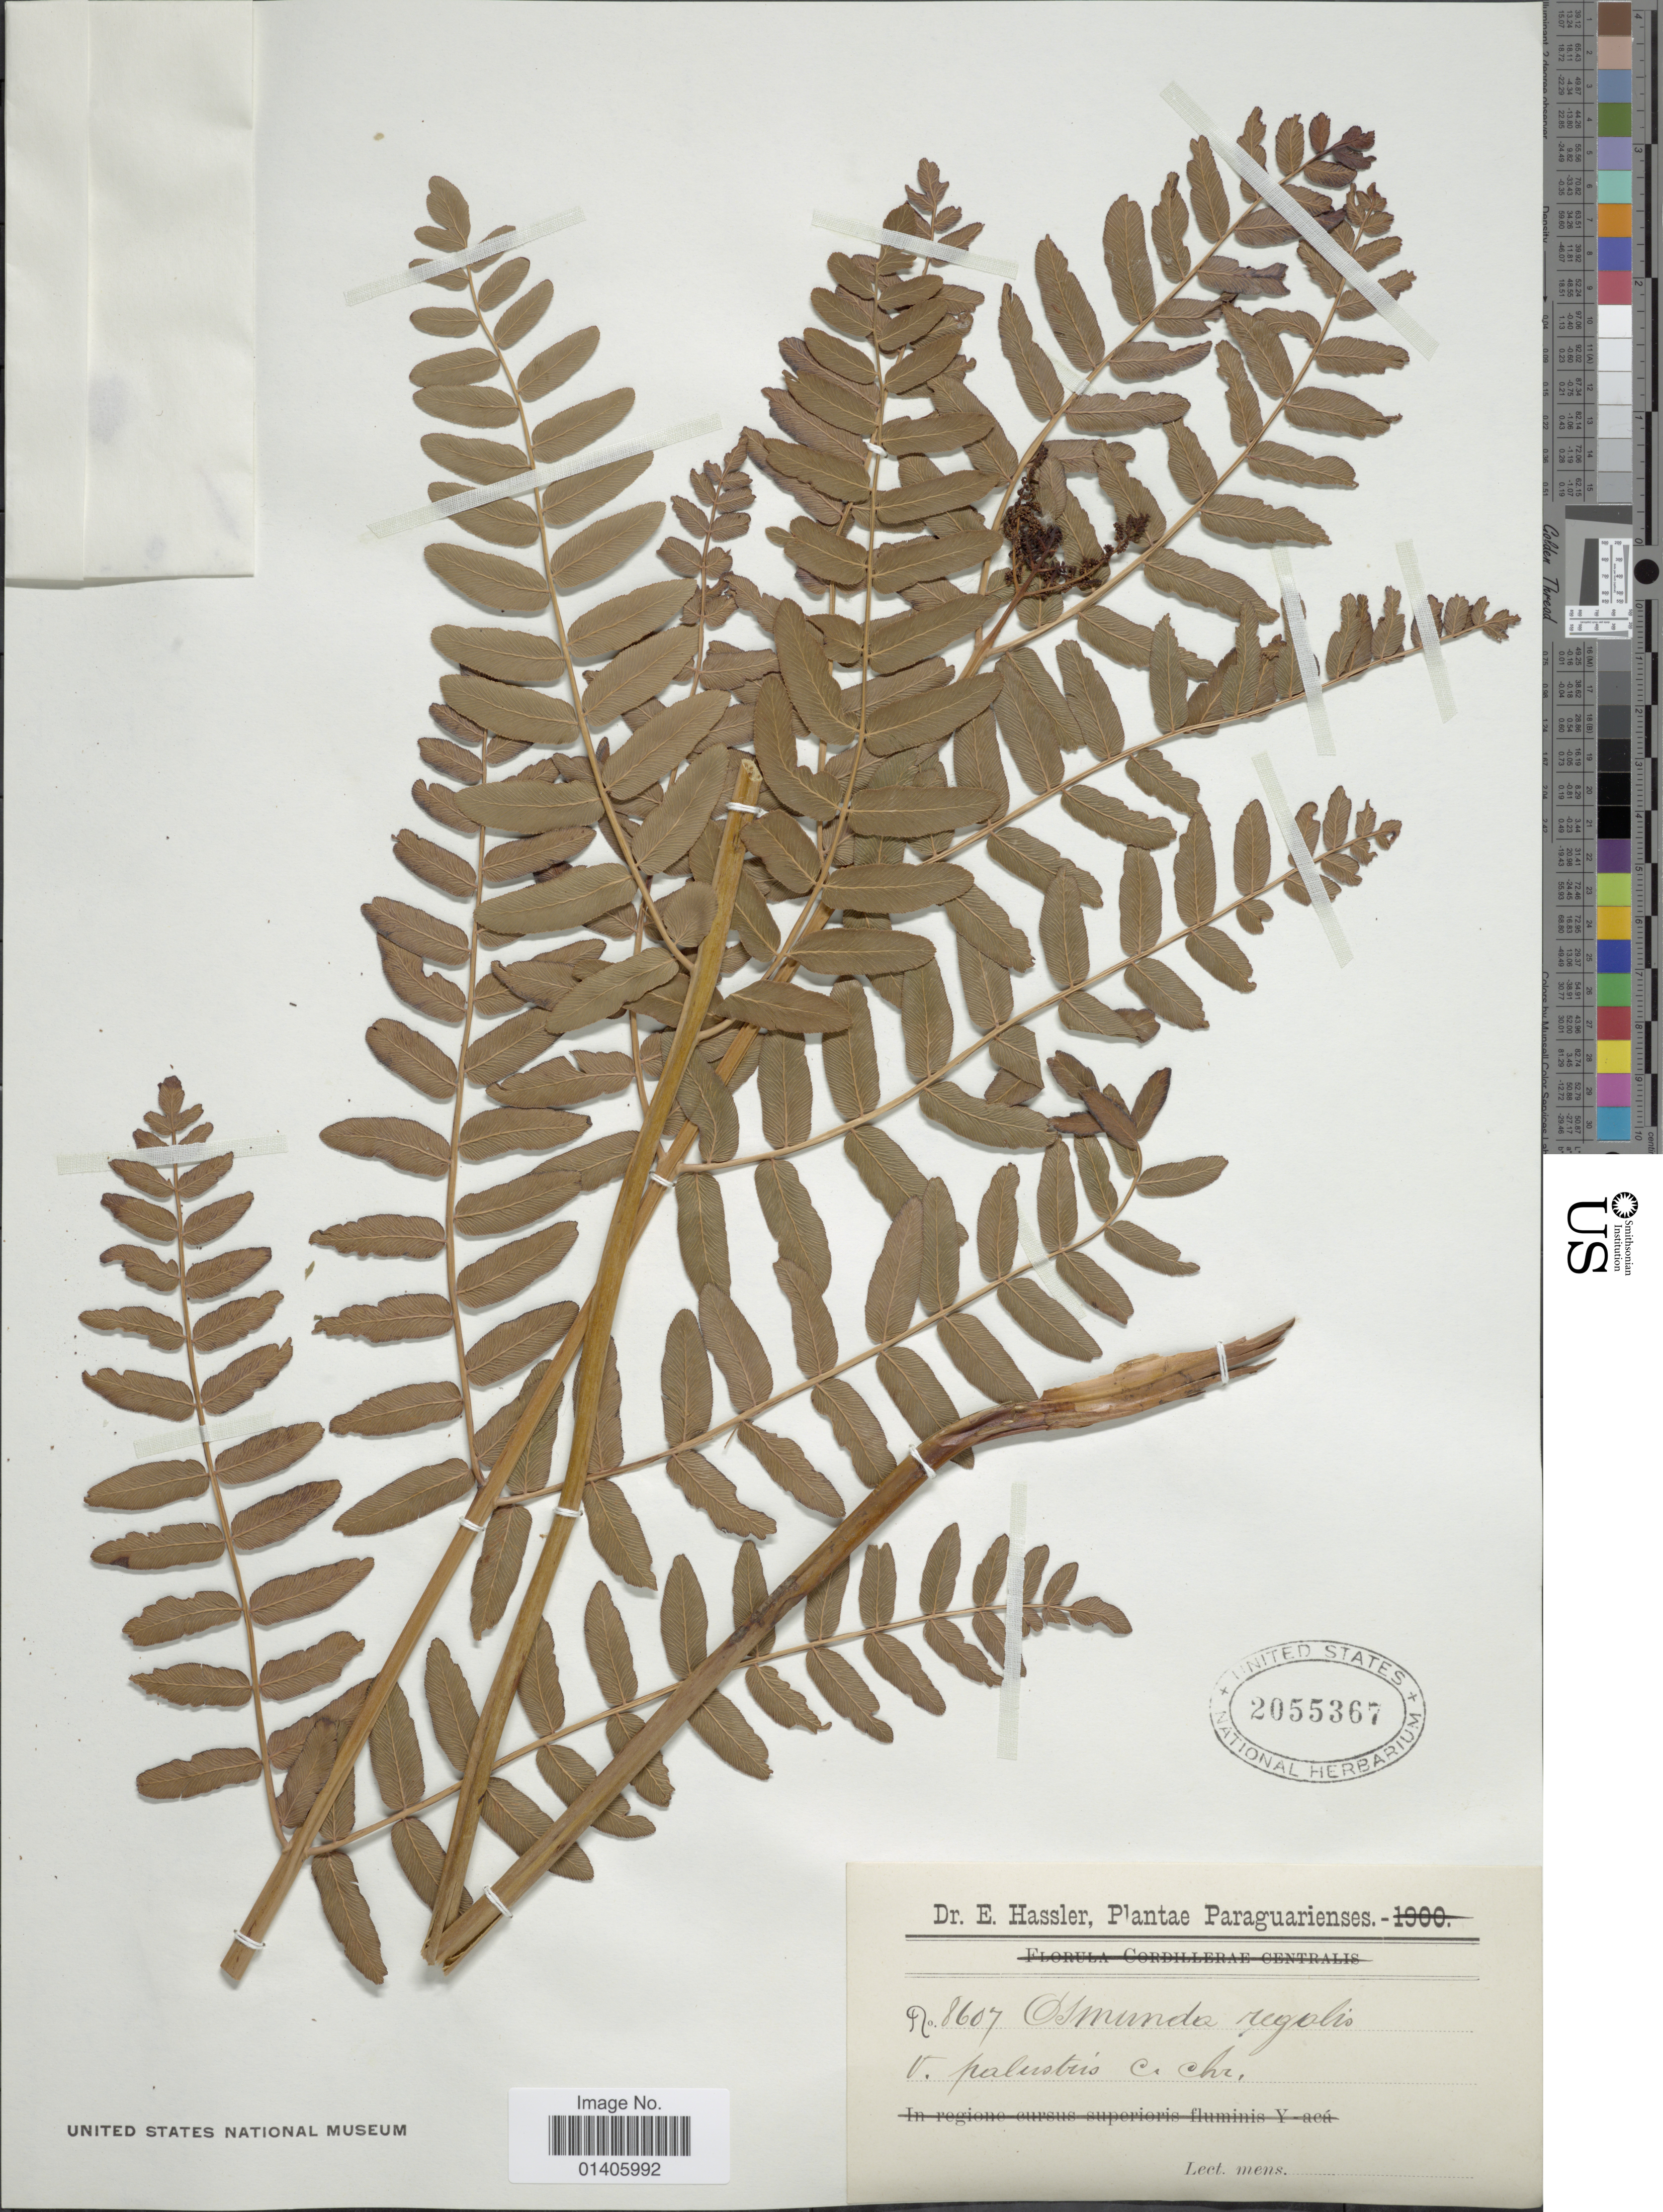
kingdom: Plantae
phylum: Tracheophyta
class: Polypodiopsida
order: Osmundales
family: Osmundaceae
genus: Osmunda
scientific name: Osmunda regalis var. palustris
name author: (Schrad.) C. Chr. ex Angely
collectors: E. Hassler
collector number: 8607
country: Paraguay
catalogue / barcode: US 2055367